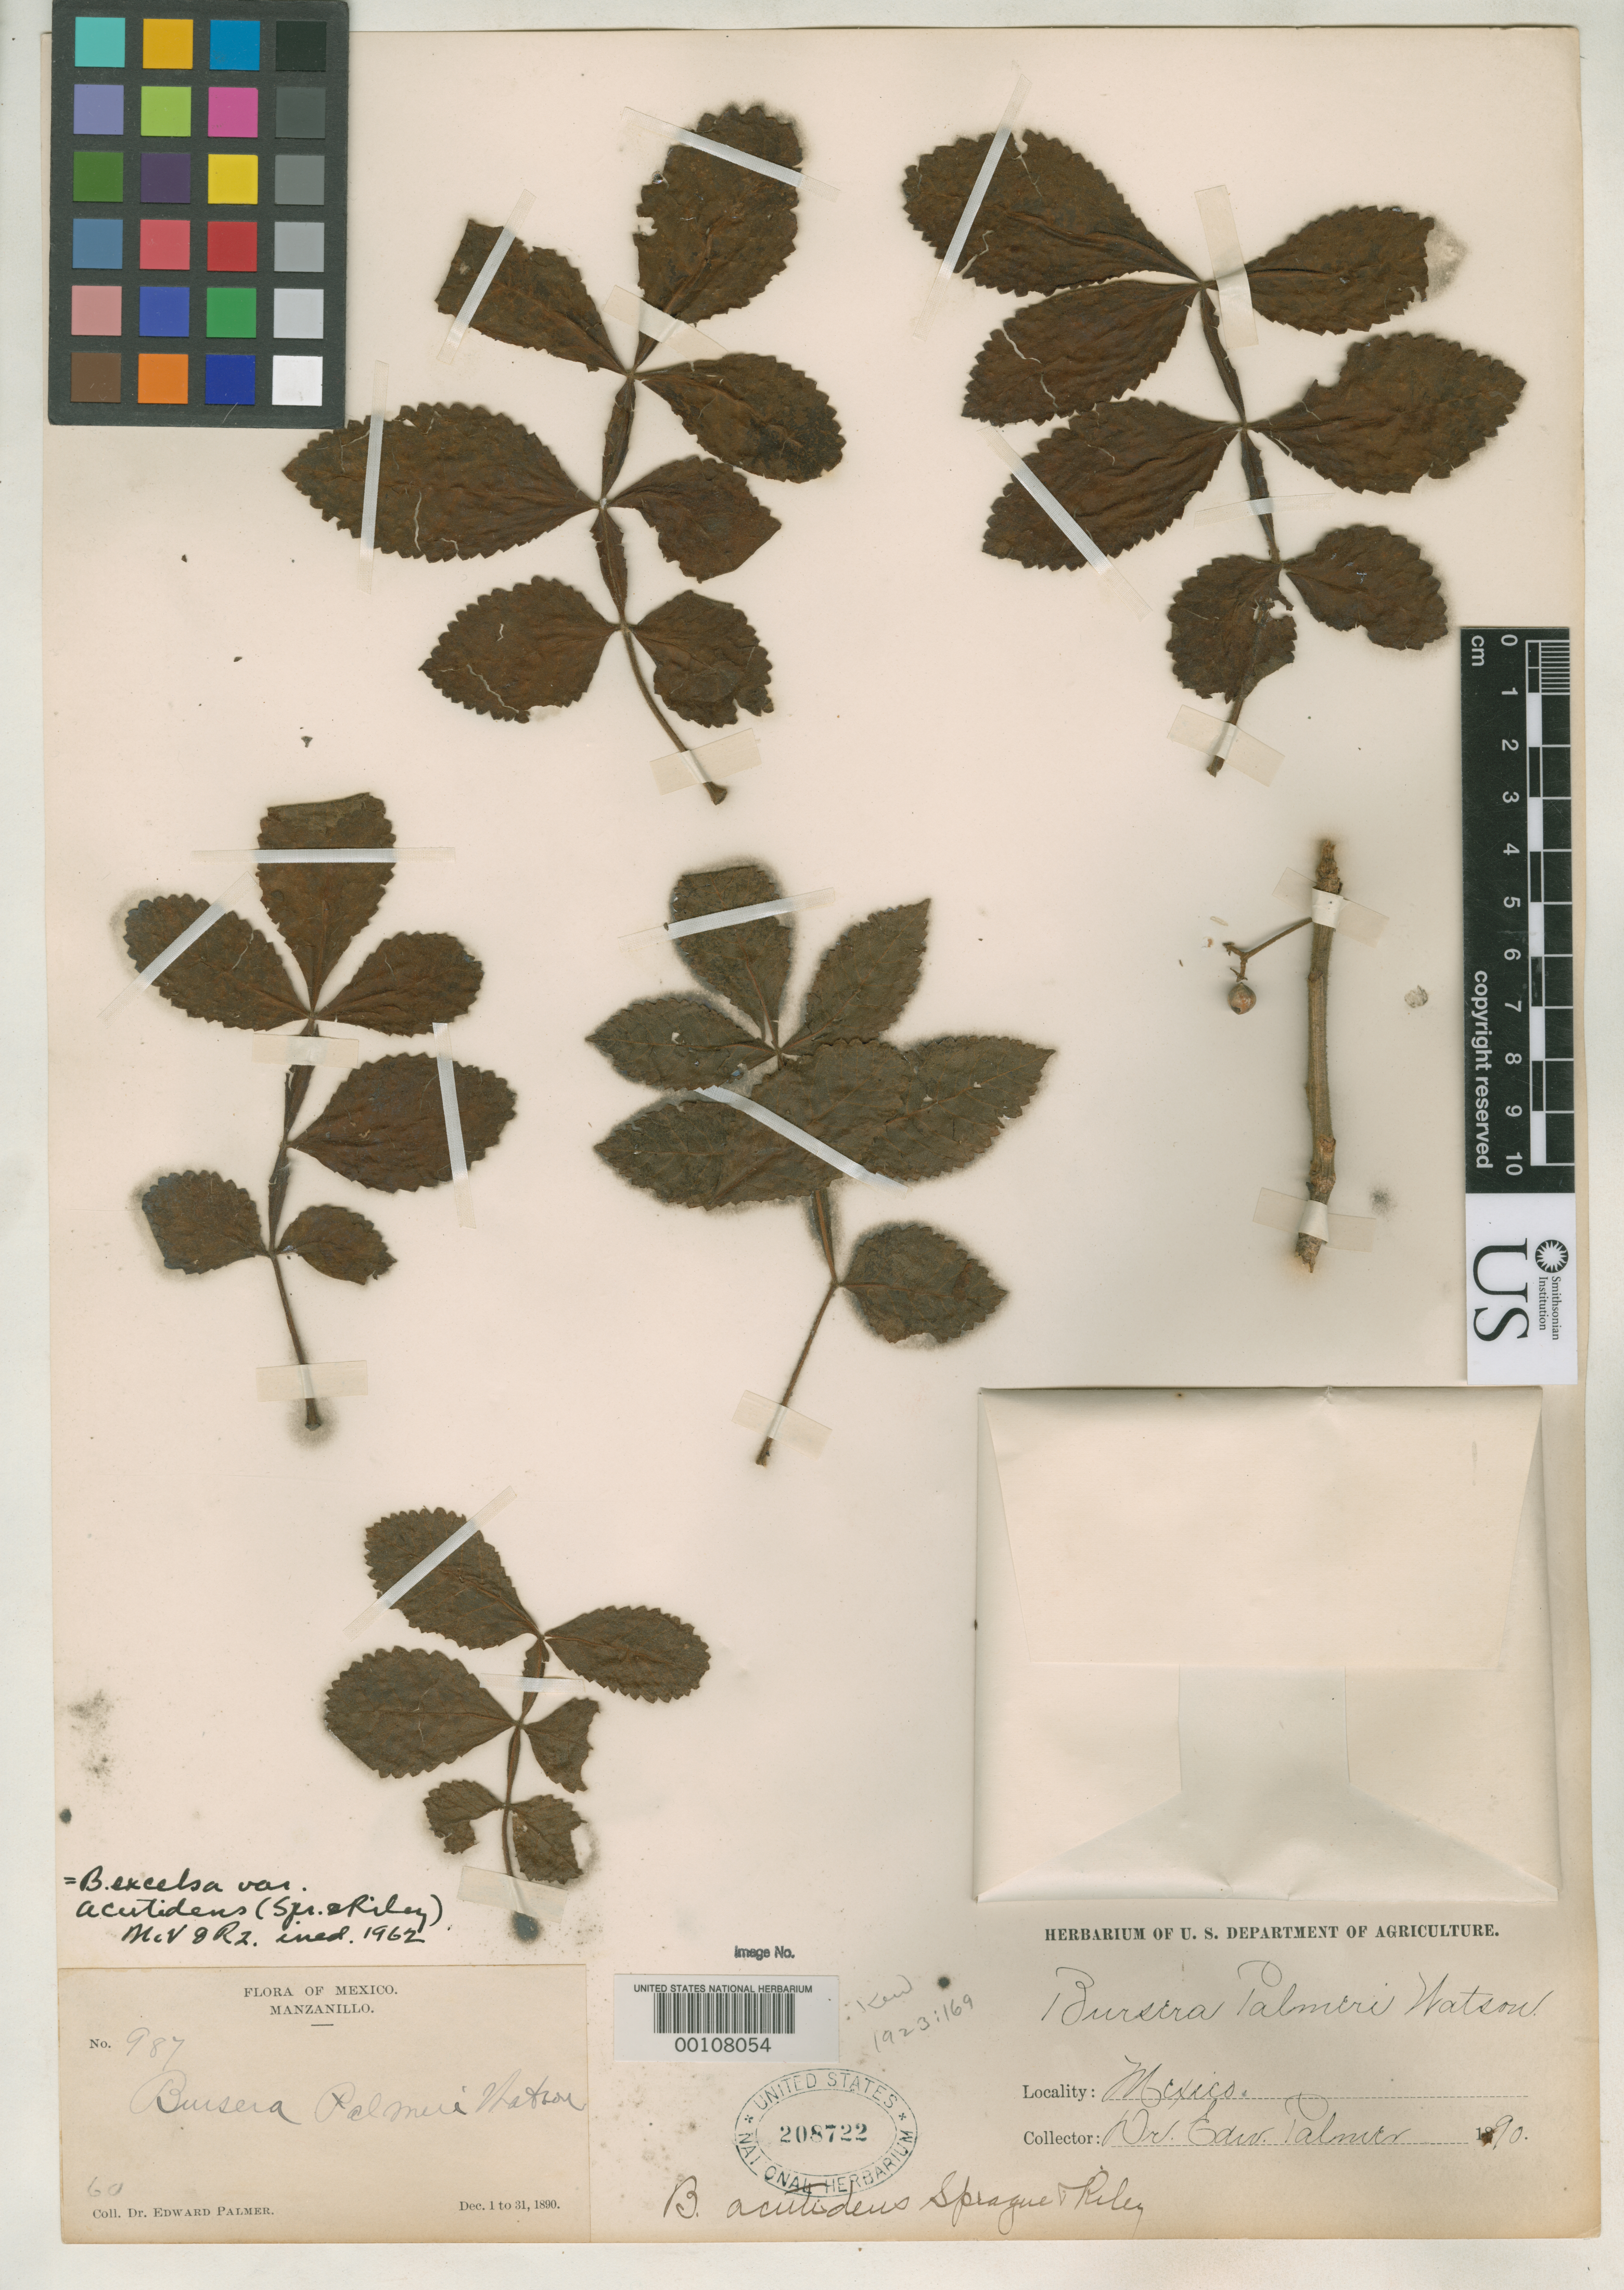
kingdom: Plantae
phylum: Tracheophyta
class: Magnoliopsida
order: Sapindales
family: Burseraceae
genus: Bursera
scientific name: Bursera acutidens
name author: Sprague & L. Riley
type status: Isotype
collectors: E. Palmer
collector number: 987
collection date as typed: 01 Dec 1890 to 31 Dec 1890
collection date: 1890-12-01/1890-12-31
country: Mexico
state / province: Colima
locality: Manzanillo.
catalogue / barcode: US 208722